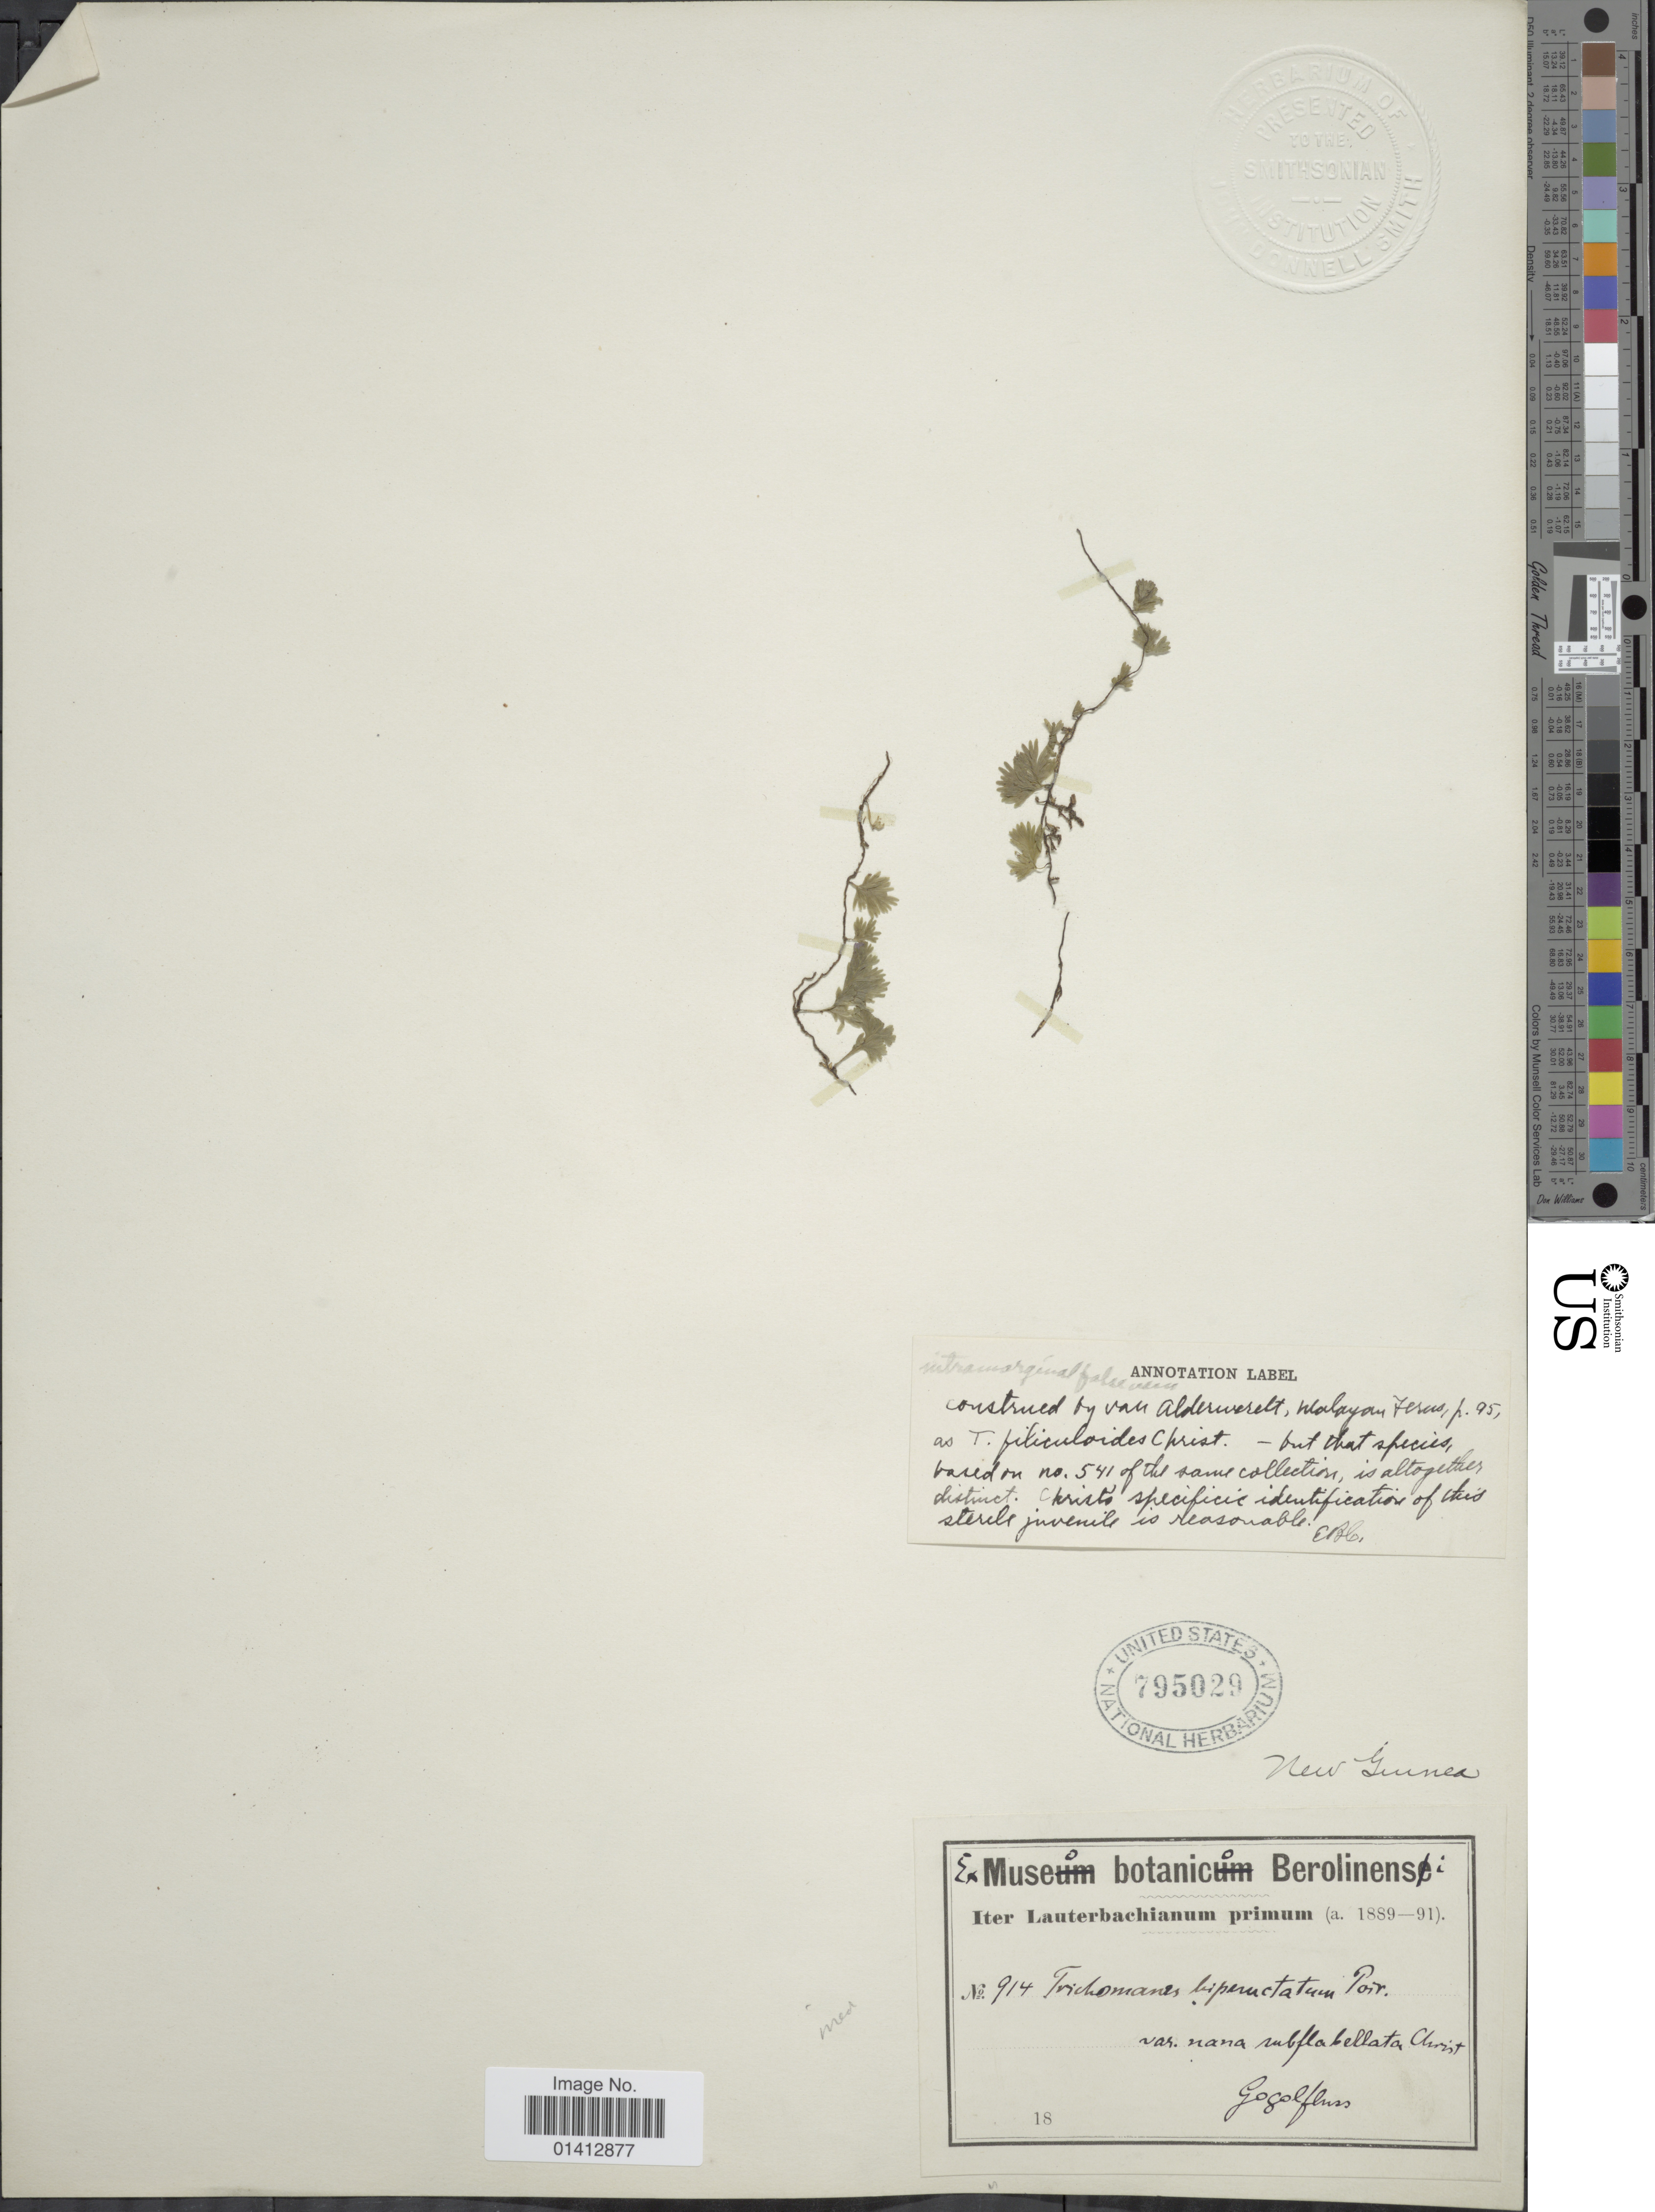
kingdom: Plantae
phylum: Tracheophyta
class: Polypodiopsida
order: Hymenophyllales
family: Hymenophyllaceae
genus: Crepidomanes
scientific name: Crepidomanes bipunctatum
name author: (Poir.) Copel.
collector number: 914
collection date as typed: Transcribed d/m/y: //18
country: Papua New Guinea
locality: New Guinea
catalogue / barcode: US 795029